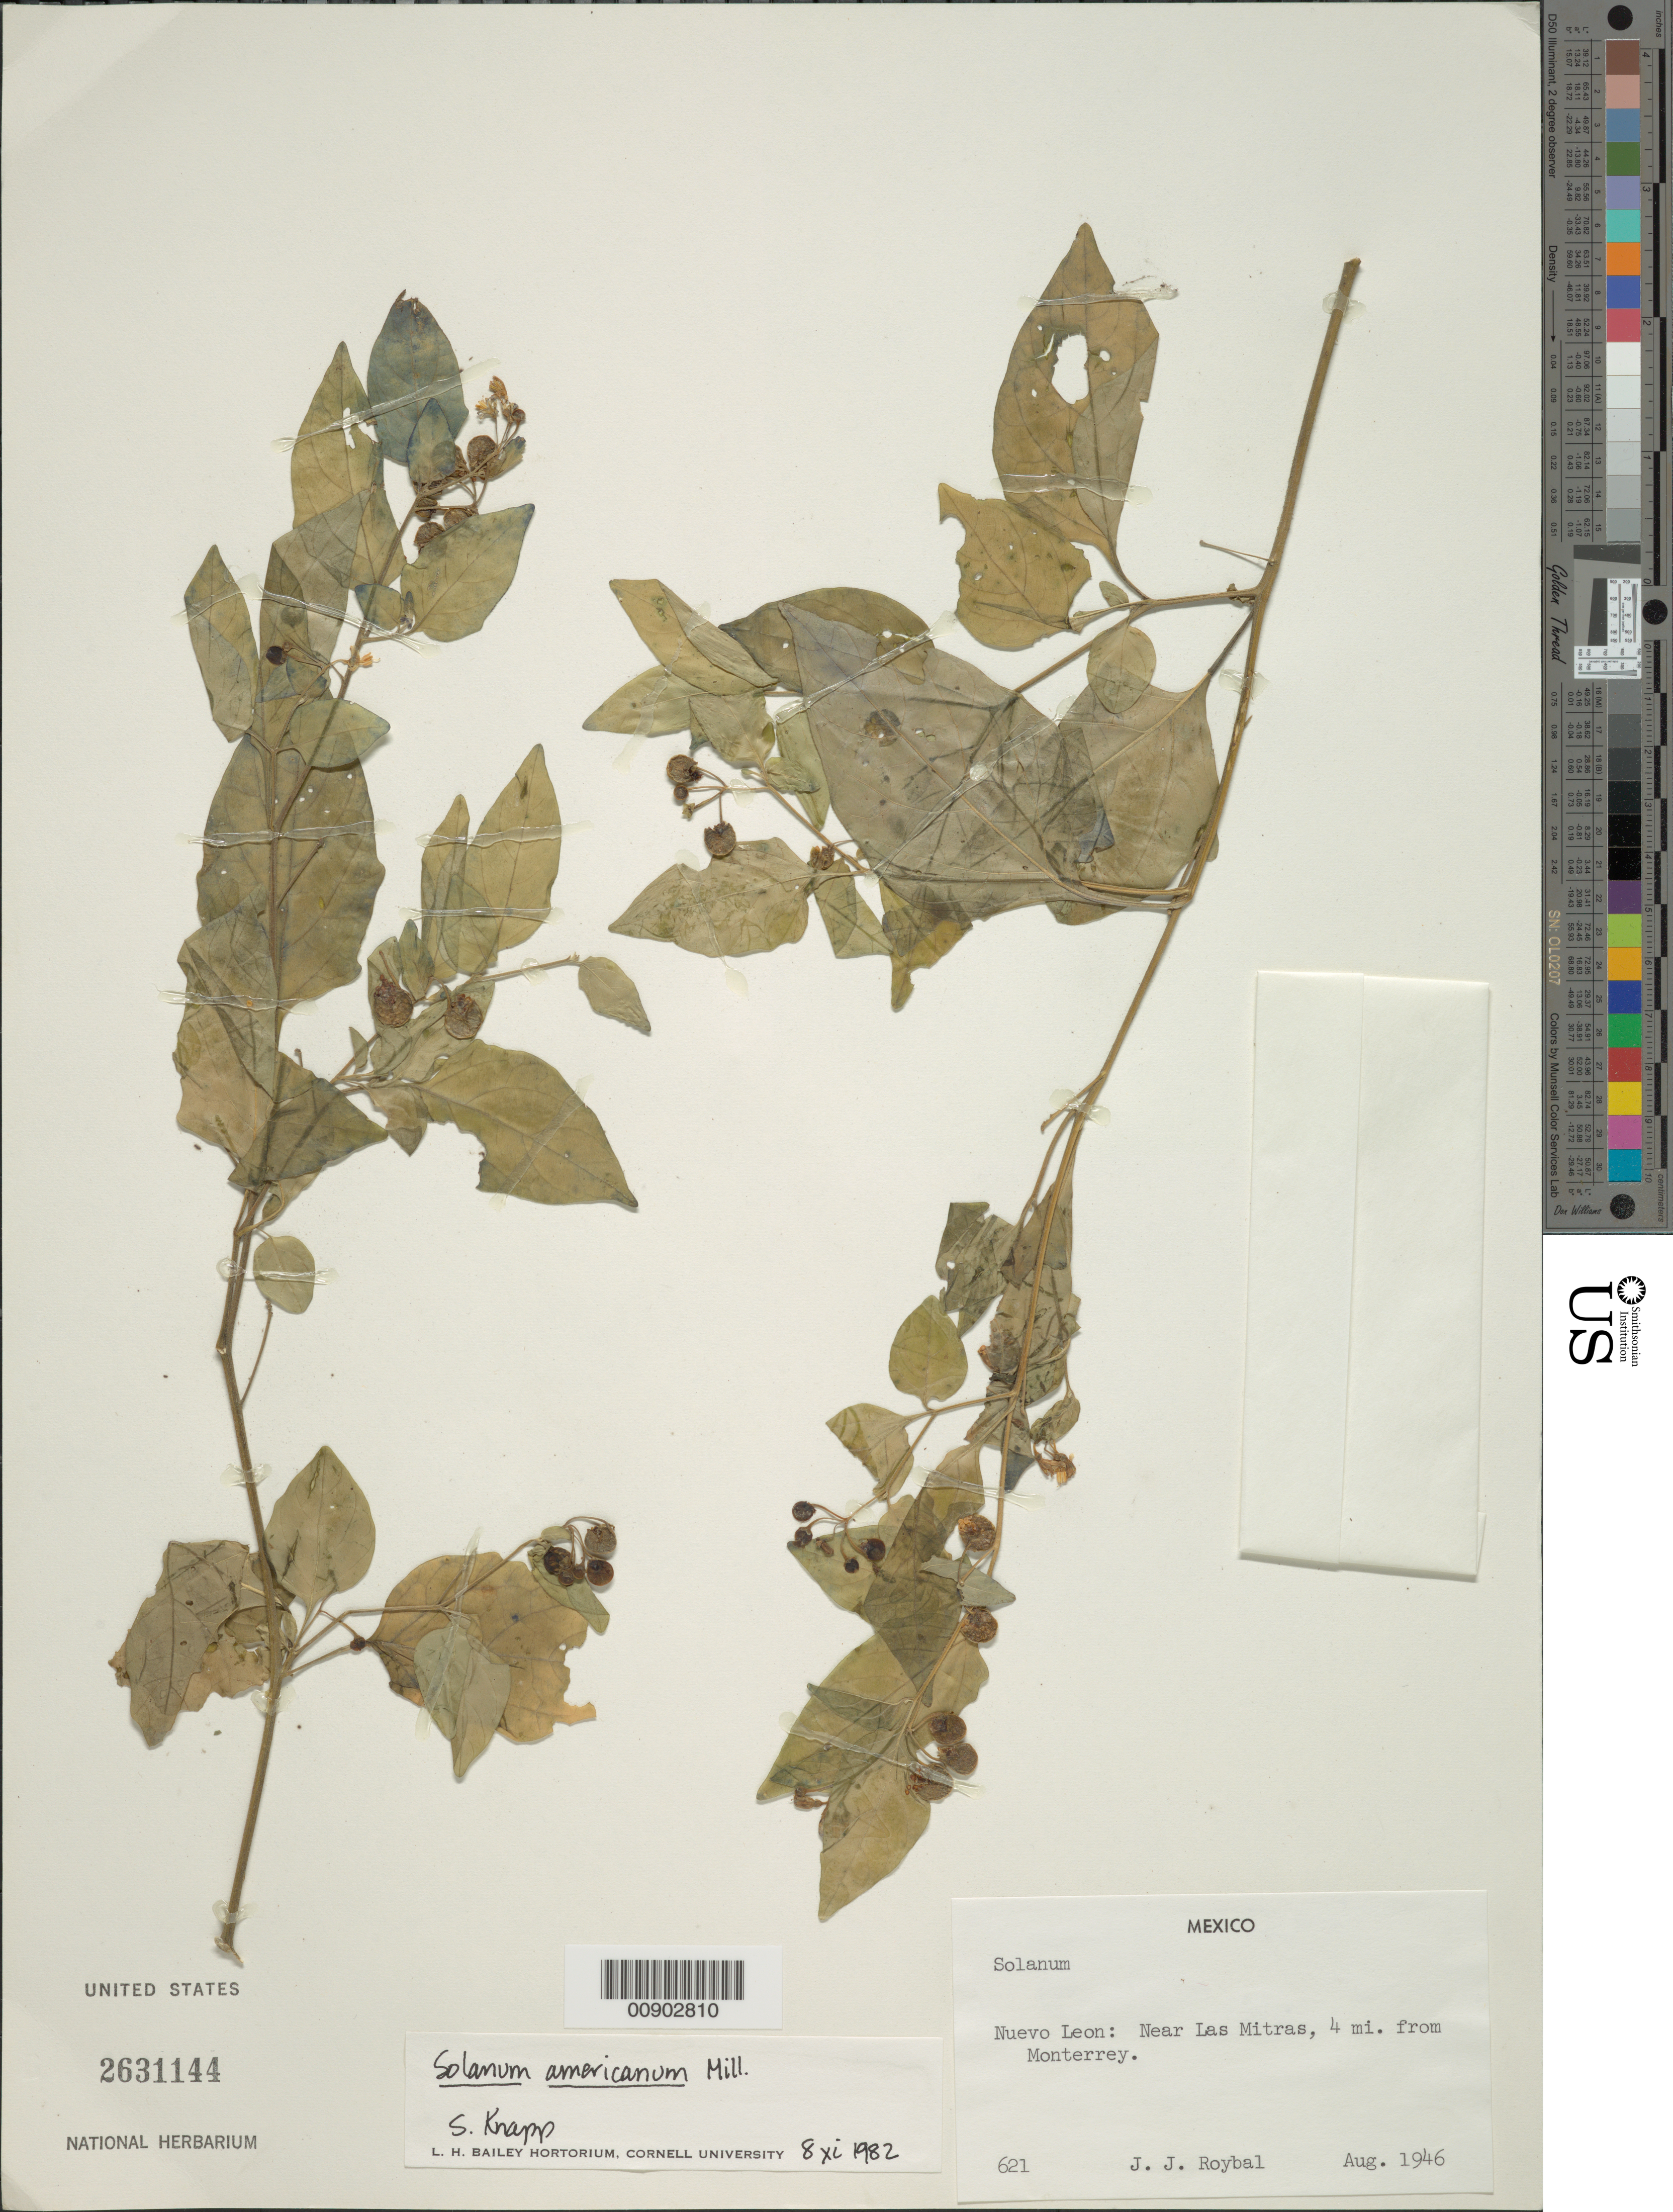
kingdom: Plantae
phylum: Tracheophyta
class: Magnoliopsida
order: Solanales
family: Solanaceae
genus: Solanum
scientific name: Solanum nigrescens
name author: M. Martens & Galeotti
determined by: Knapp, S. D.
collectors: J. J. Roybal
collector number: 621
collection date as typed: Aug 1946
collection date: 1946-08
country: Mexico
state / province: Nuevo León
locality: Near Las Mitras, 4 mi. from Monterrey, Nuevo León.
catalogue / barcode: US 2631144